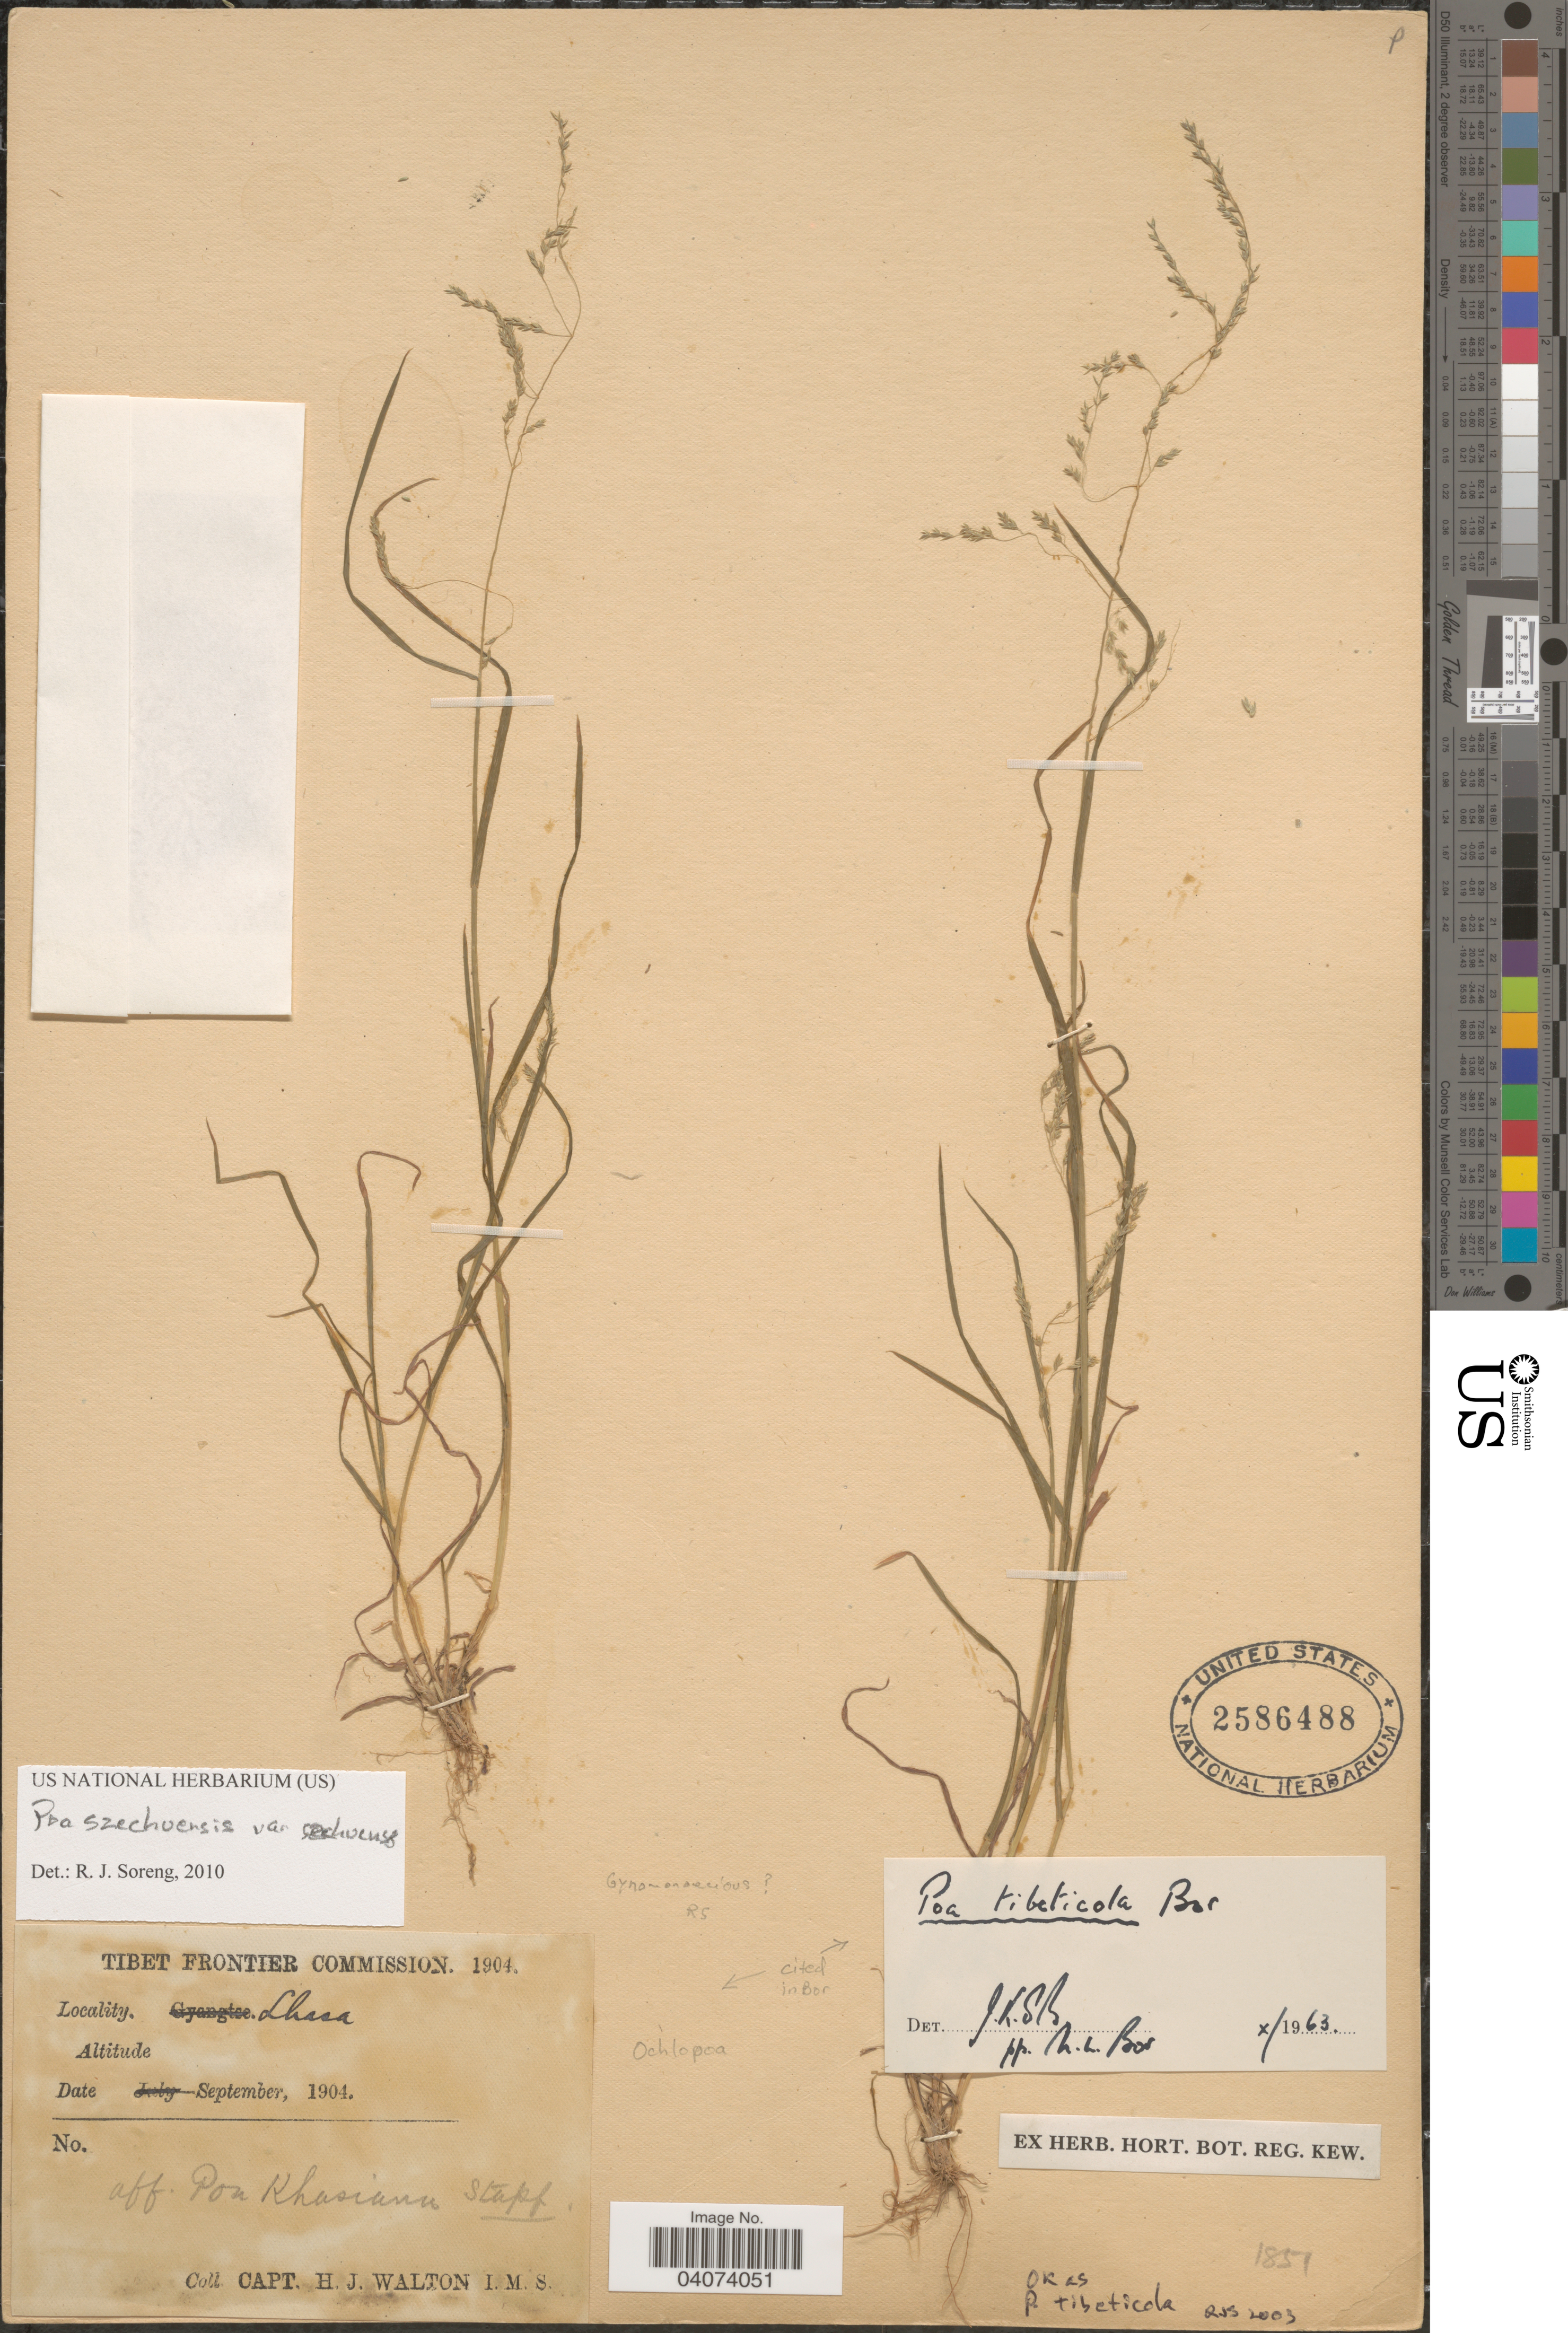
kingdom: Plantae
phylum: Tracheophyta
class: Liliopsida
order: Poales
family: Poaceae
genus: Poa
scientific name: Poa szechuensis var. debilior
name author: (Hitchc.) Soreng & G.H. Zhu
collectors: H. Walton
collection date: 1904-09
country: China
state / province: Xizang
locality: Tibet Frontier Commision 1904 [unsure placement] Lhasa [interpreted].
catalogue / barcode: US 2586488